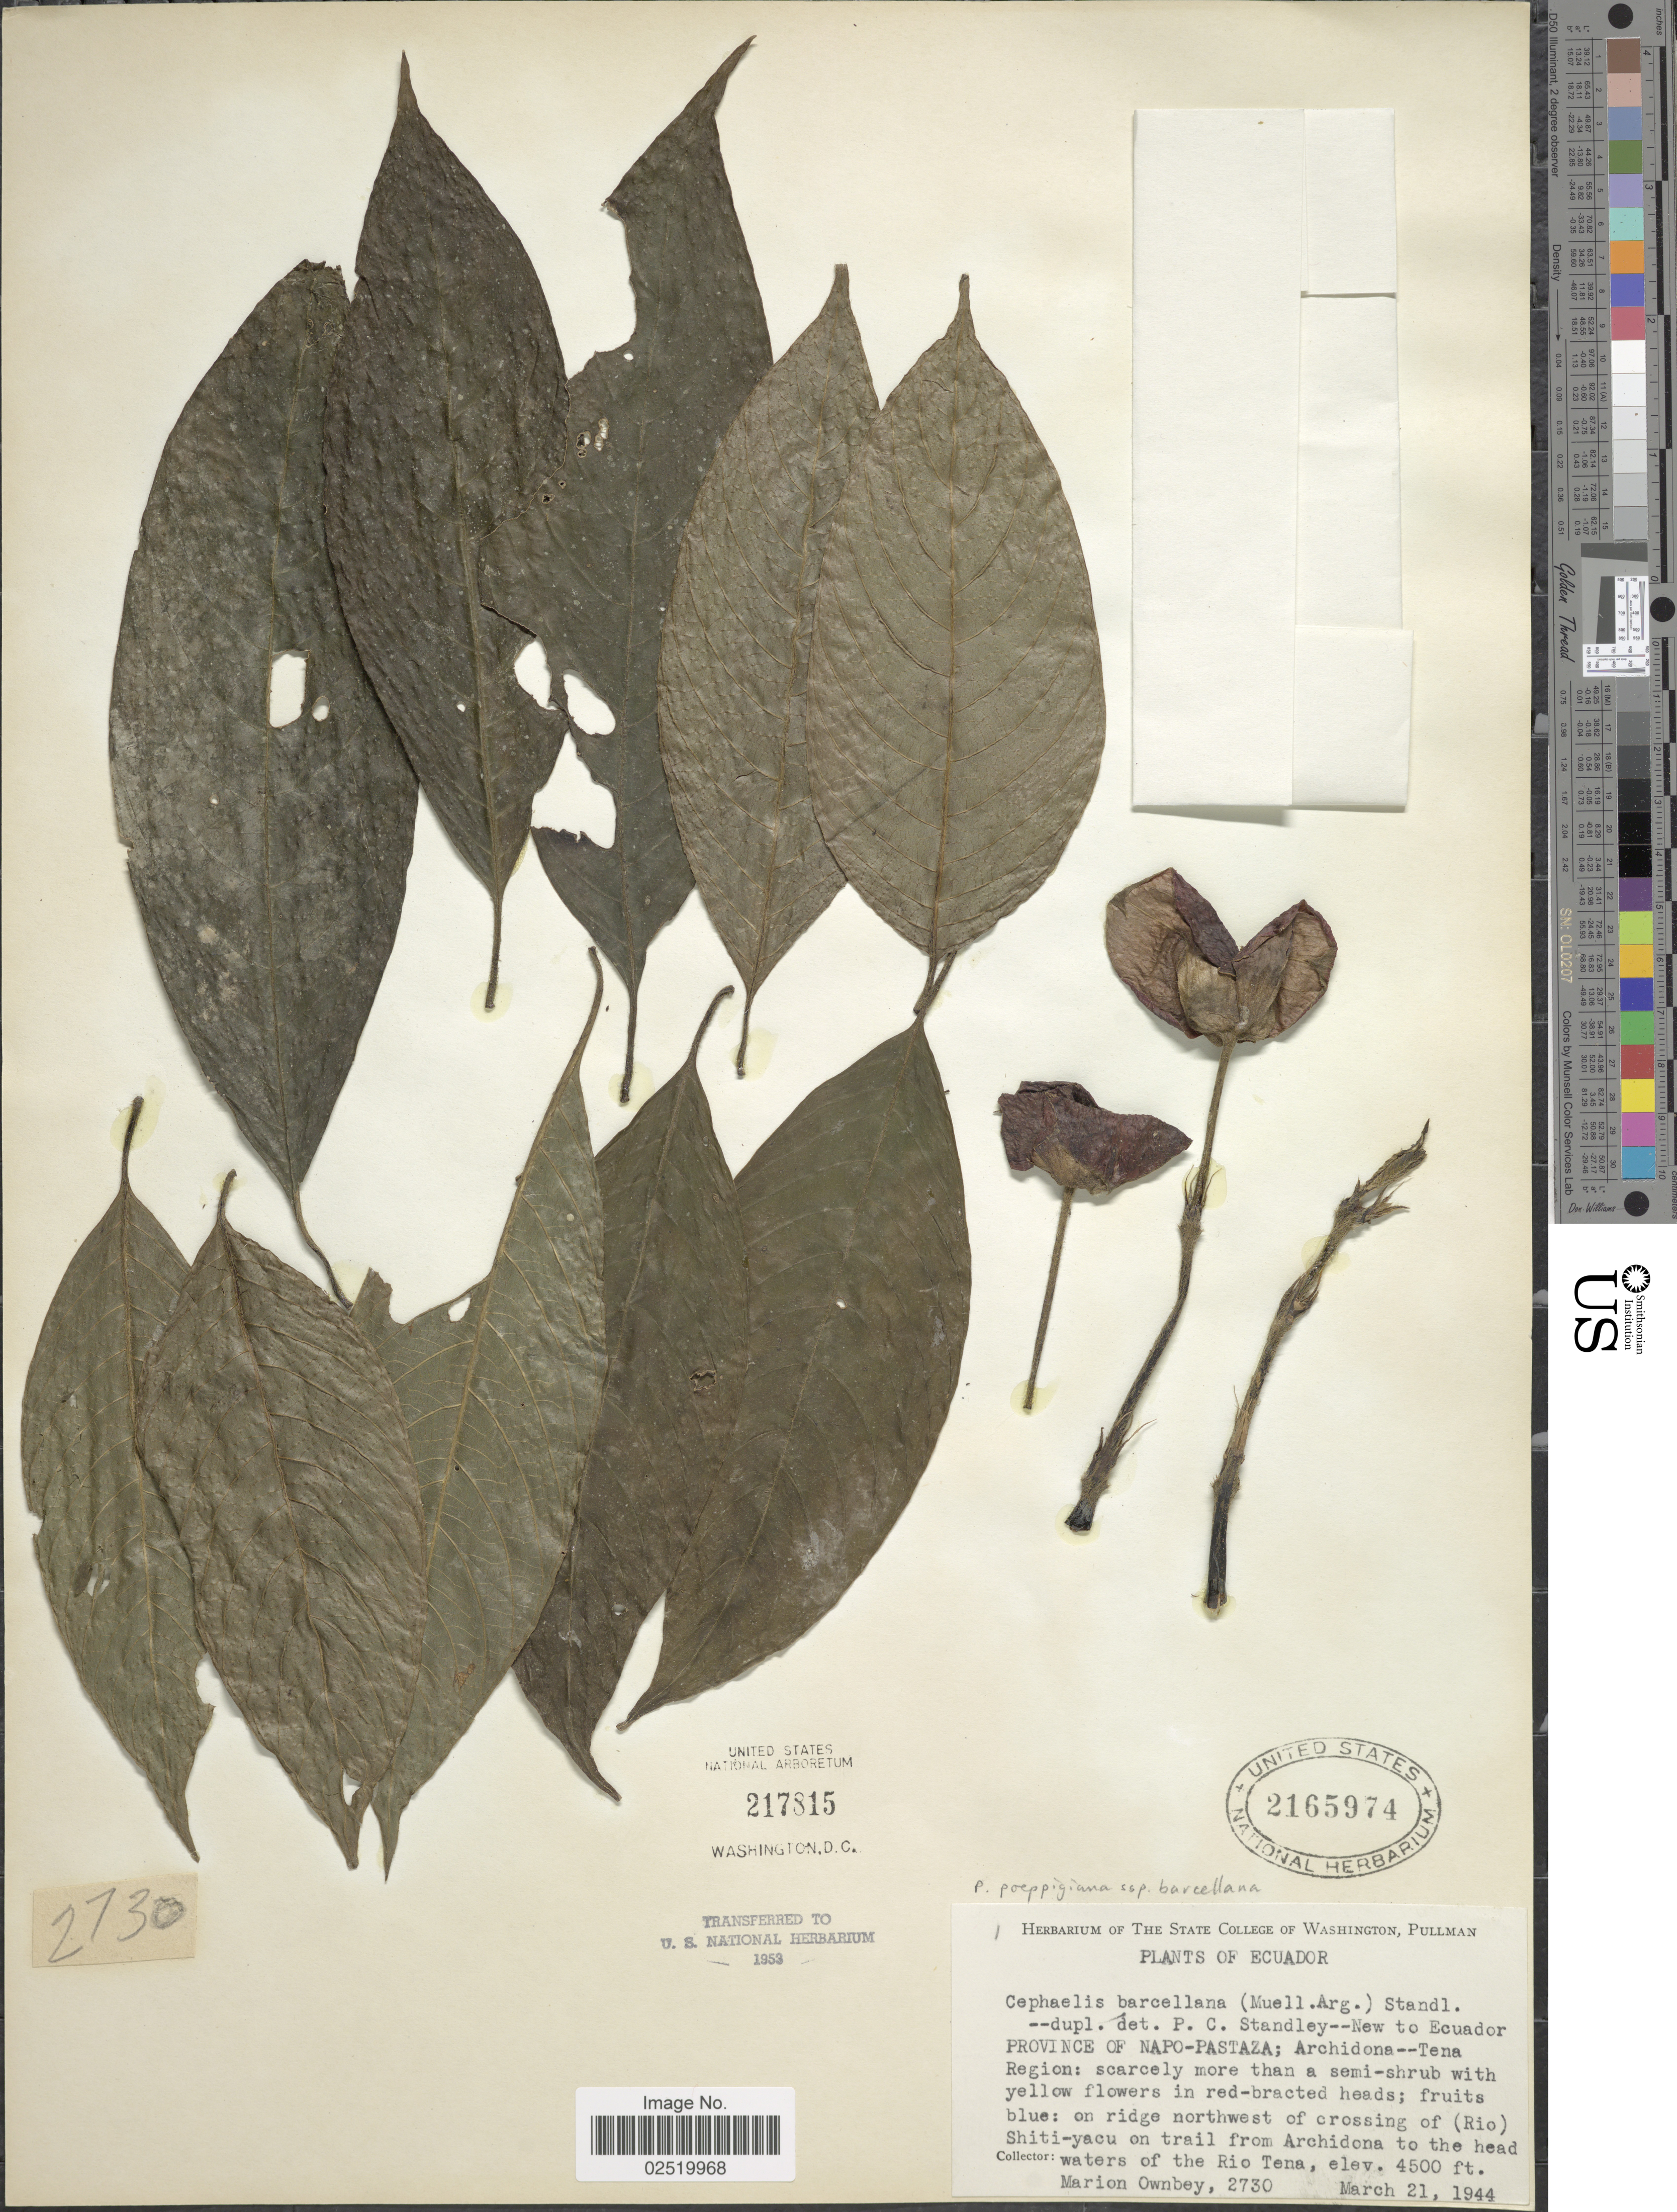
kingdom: Plantae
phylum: Tracheophyta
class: Magnoliopsida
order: Gentianales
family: Rubiaceae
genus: Psychotria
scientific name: Psychotria poeppigiana subsp. barcellana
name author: (Müll. Arg.) Steyerm.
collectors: F. M. Ownbey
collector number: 2730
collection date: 1944-03-21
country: Ecuador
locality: Province of Napo-Pastaza; Archidona--Tena Region, on ridge northwest crossing of (Rio) Shiti-yacu on trail from Archidona to the head waters of the Rio Tena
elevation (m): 1372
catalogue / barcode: US 2165974